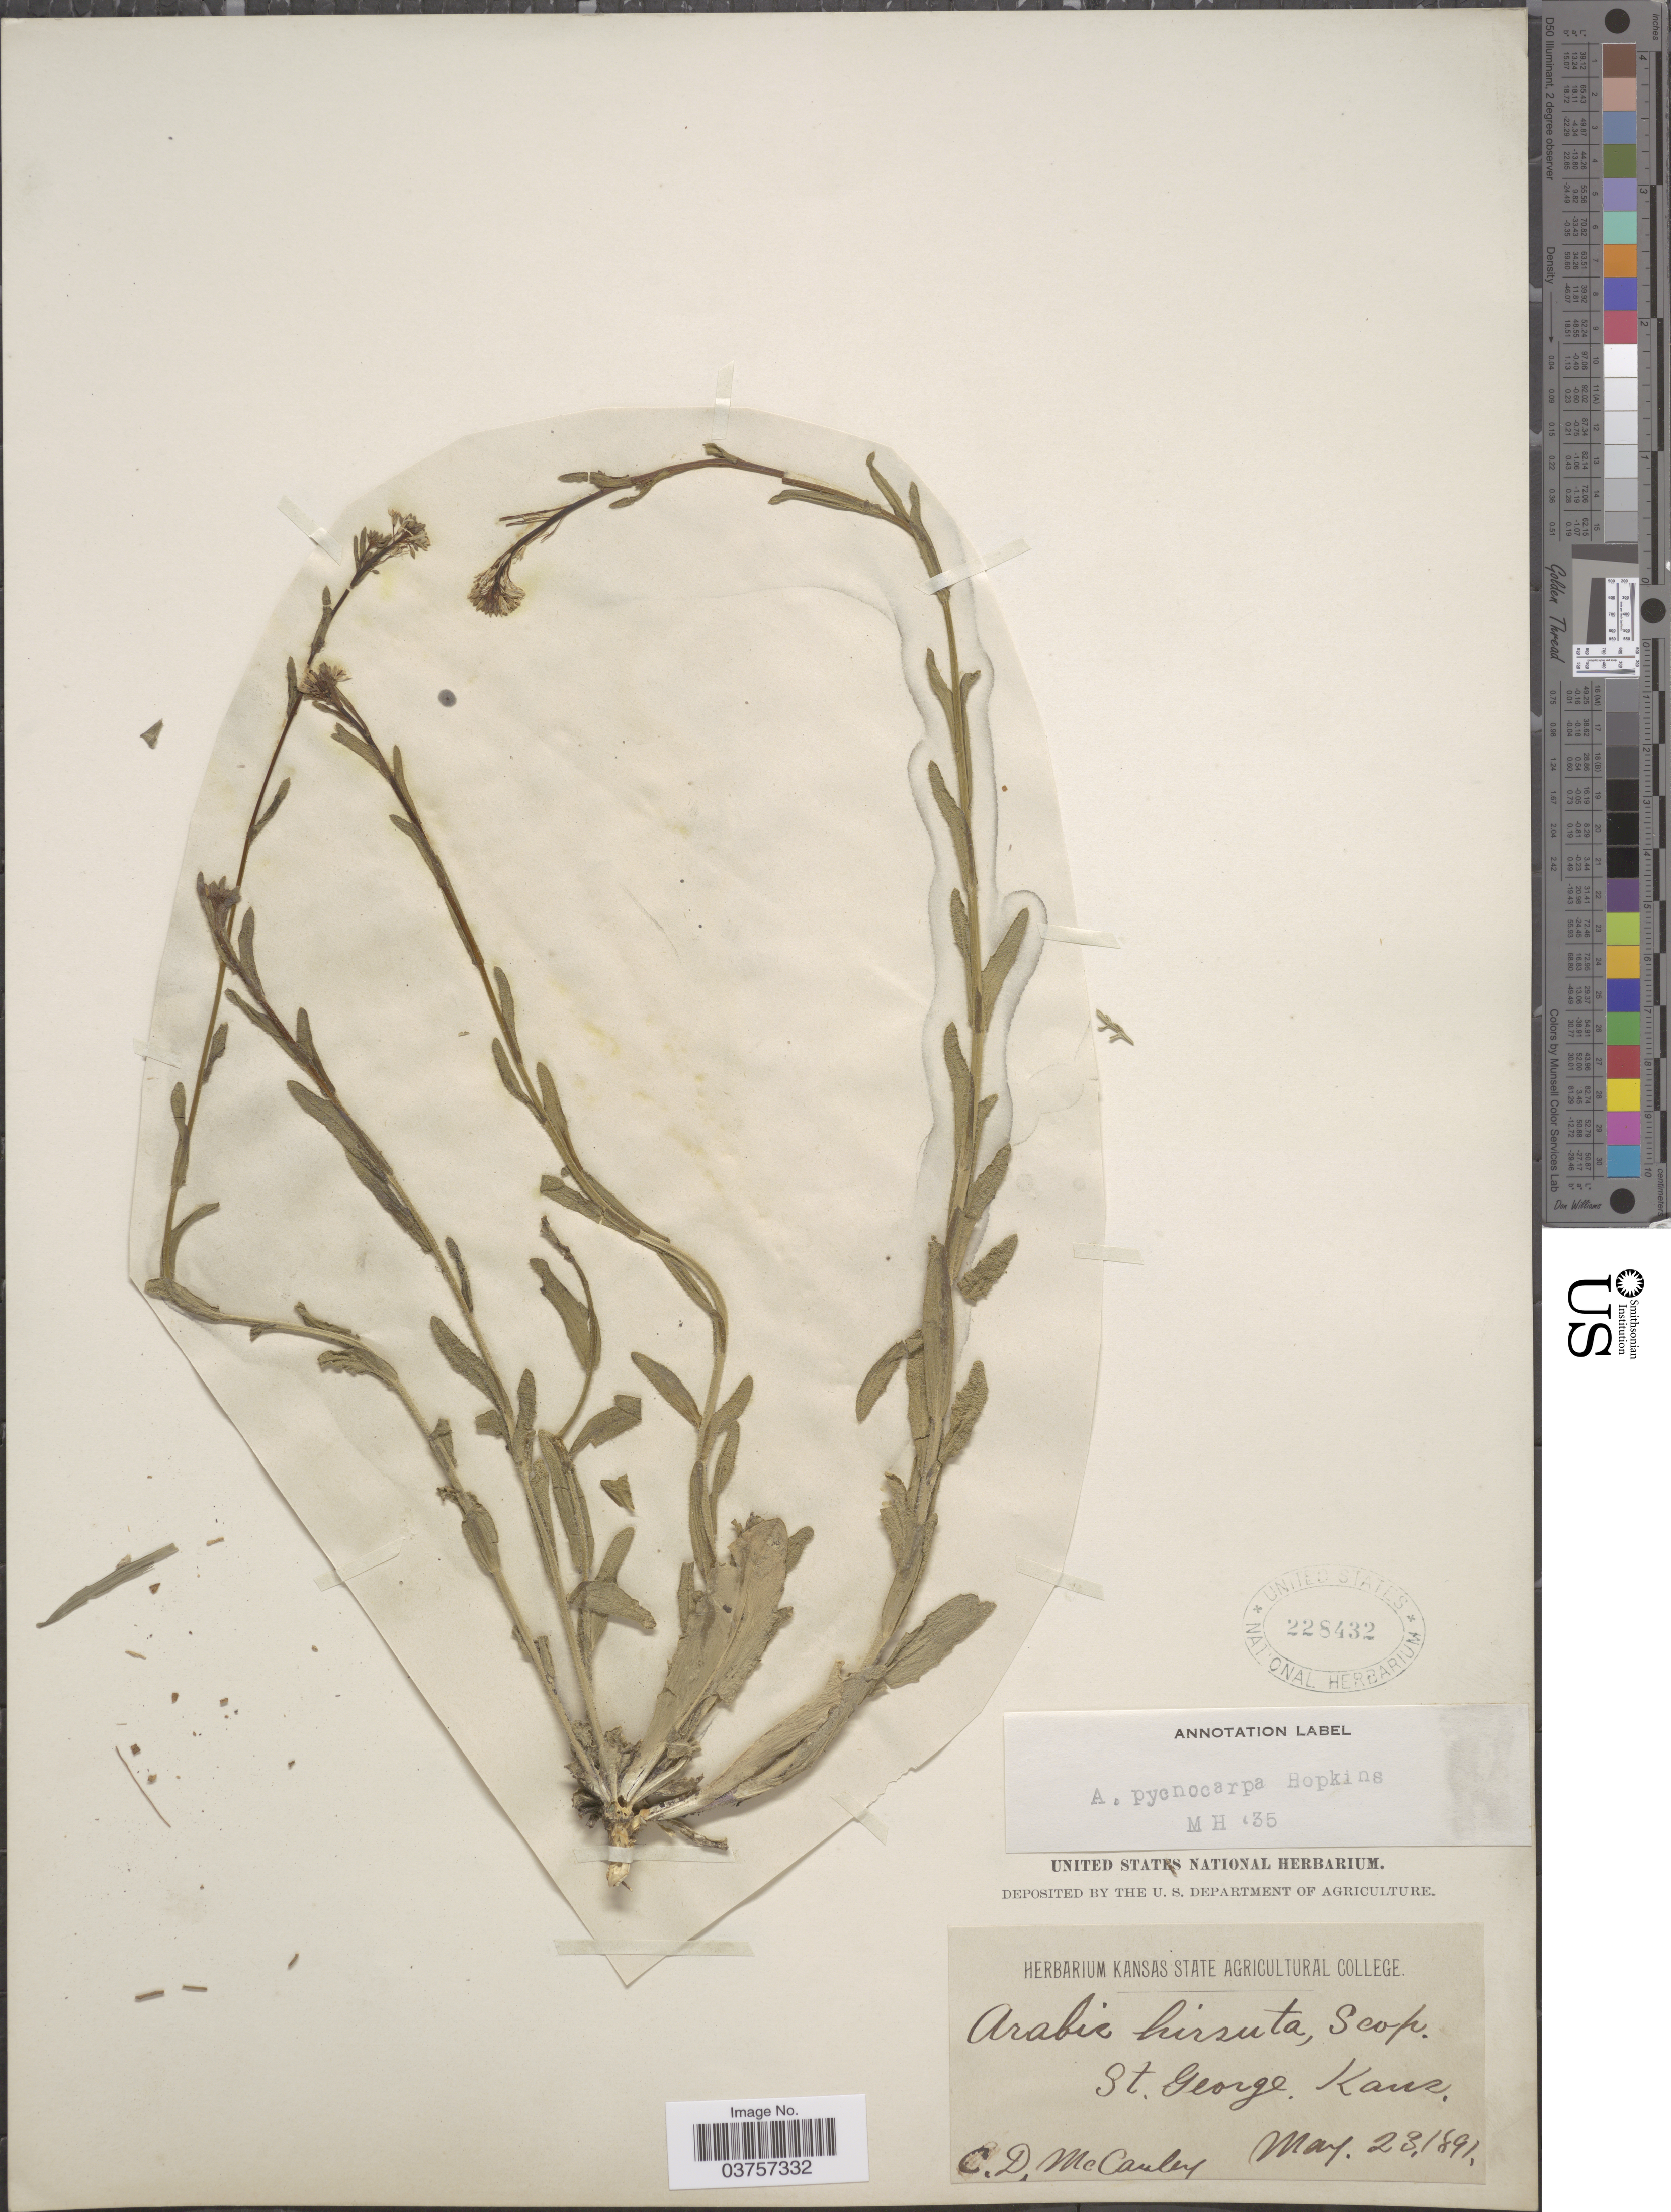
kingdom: Plantae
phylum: Tracheophyta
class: Magnoliopsida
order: Brassicales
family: Brassicaceae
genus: Arabis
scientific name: Arabis hirsuta var. pycnocarpa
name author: M. Hopkins & Rollins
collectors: C. McCauley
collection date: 1891-05-23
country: United States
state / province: Kansas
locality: St. George.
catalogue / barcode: US 228432